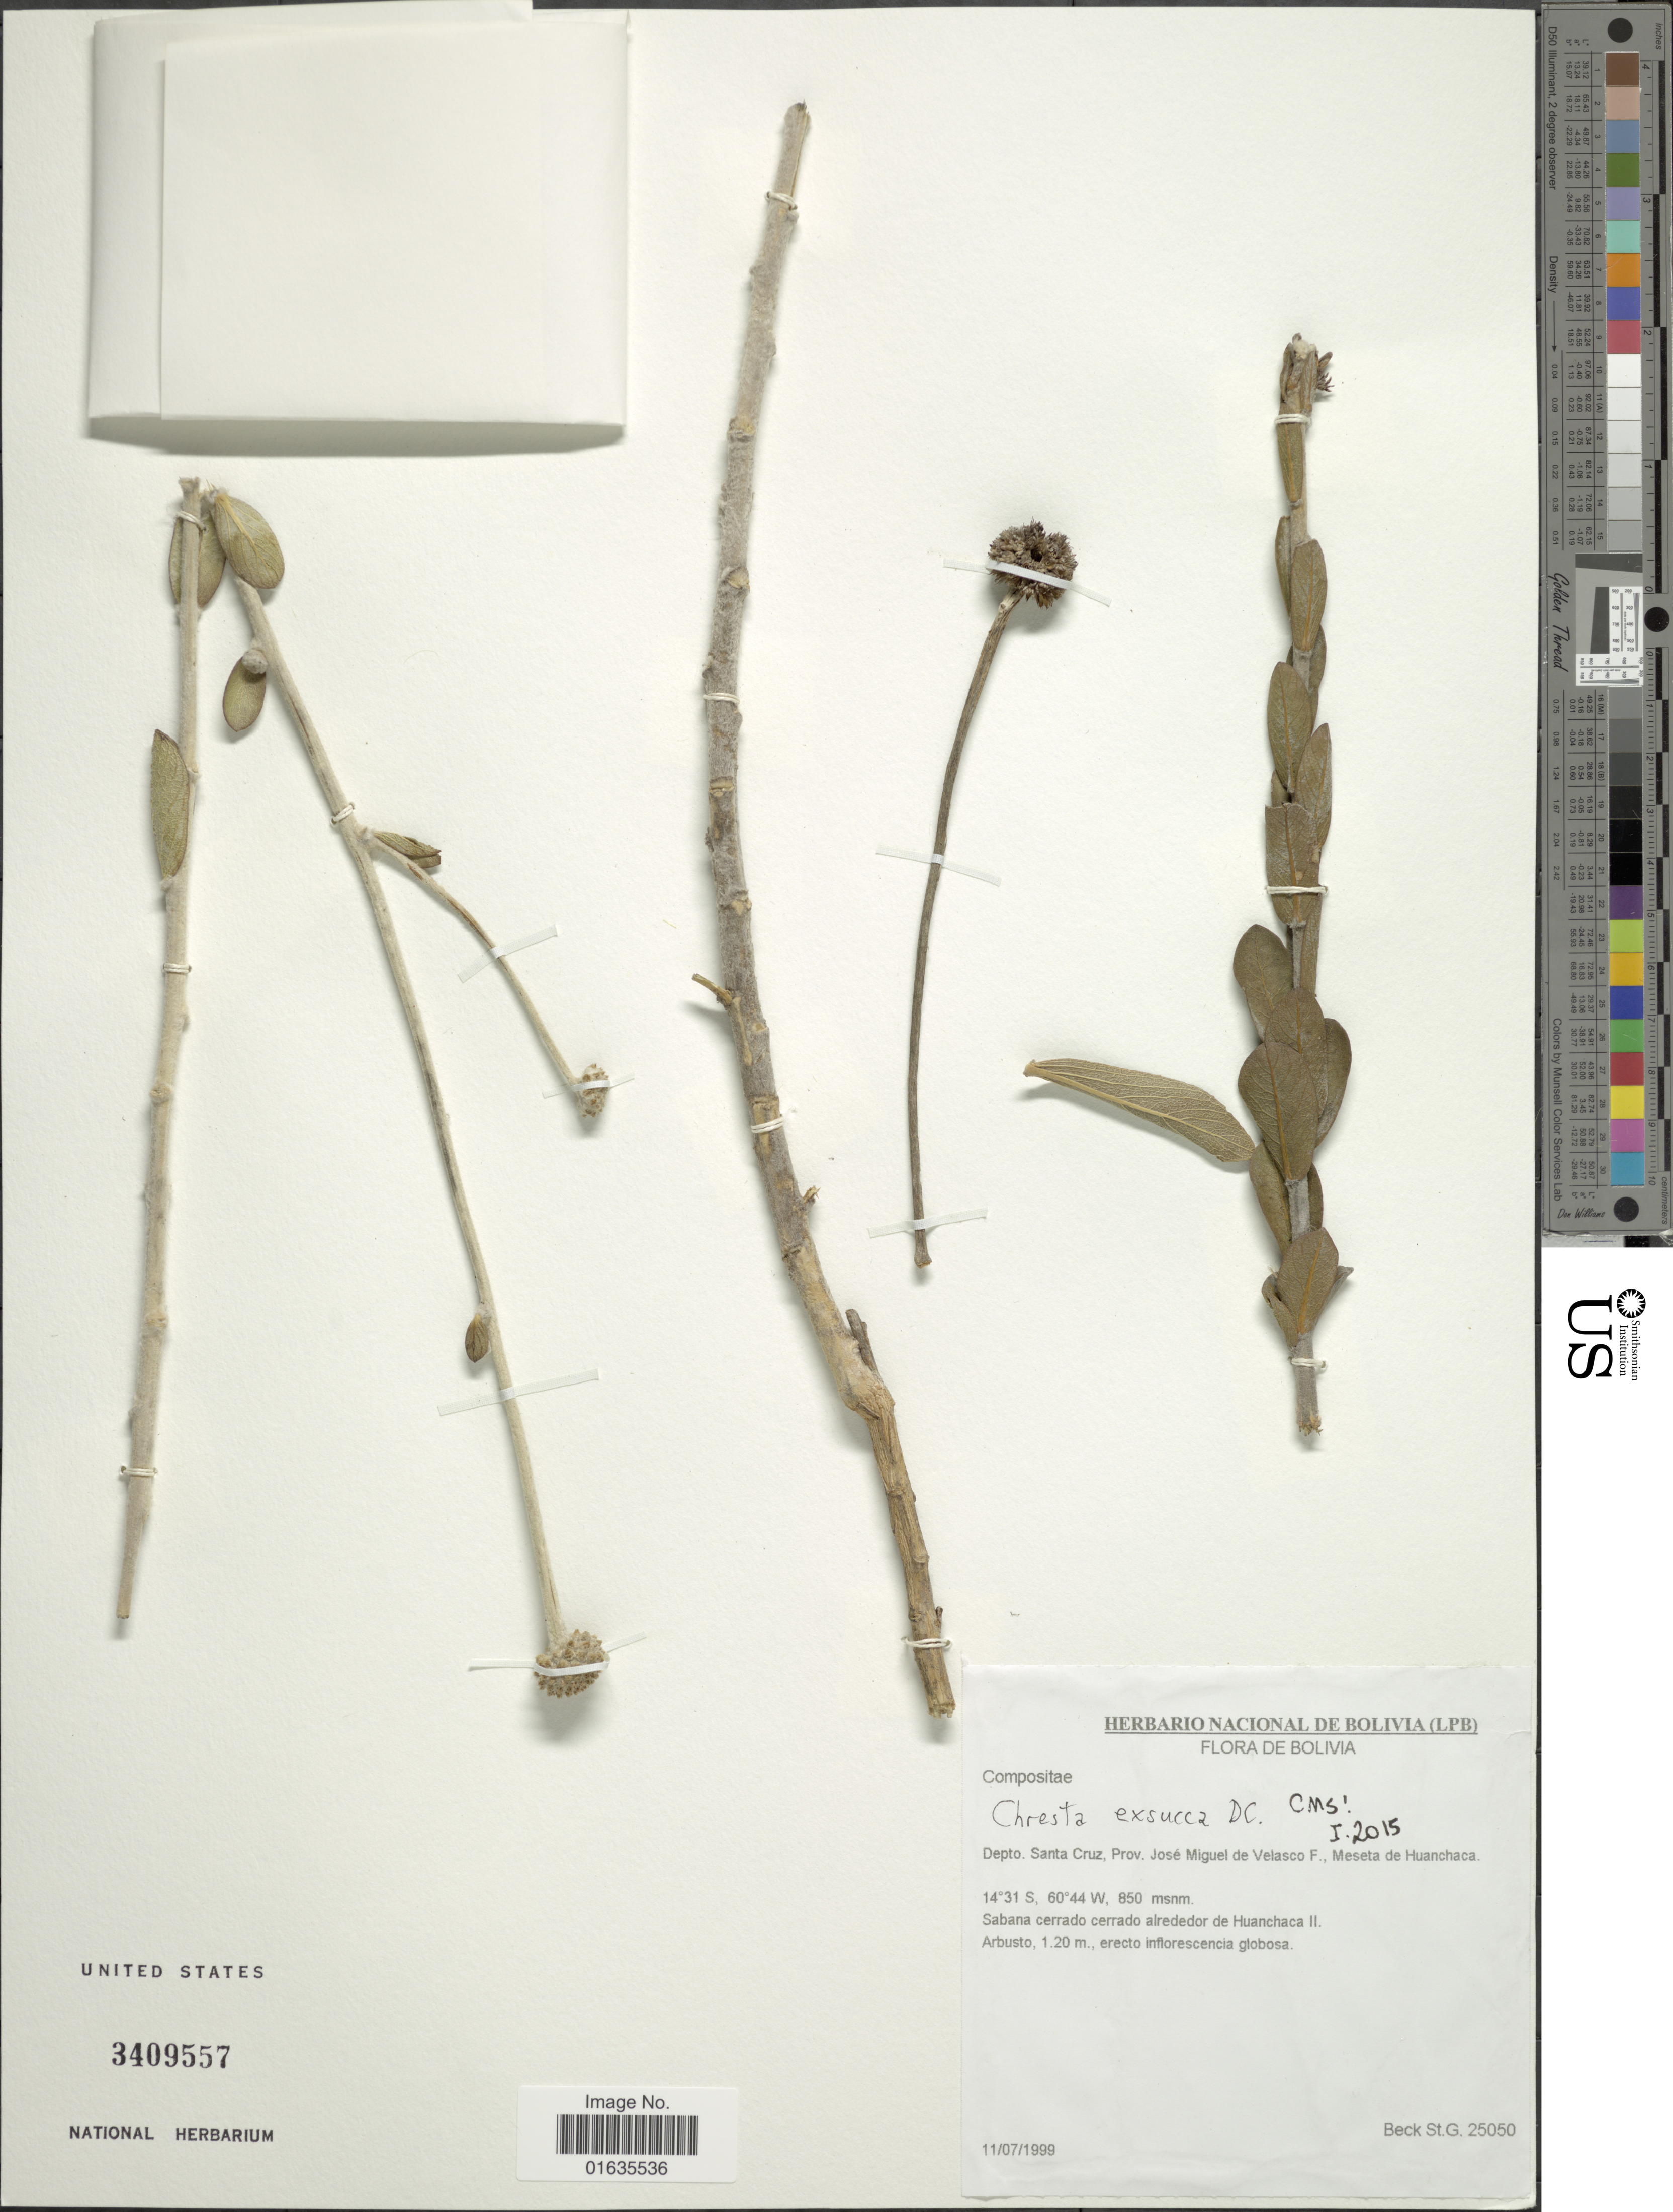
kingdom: Plantae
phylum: Tracheophyta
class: Magnoliopsida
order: Asterales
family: Asteraceae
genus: Chresta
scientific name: Chresta exsucca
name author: DC.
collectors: S. G. Beck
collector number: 25050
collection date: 1999-07-11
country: Bolivia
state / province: Santa Cruz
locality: Prov. Jose Miguel de Velasco F., Meseta de Huanchaca, cerrado alrededor de Huanchaca 11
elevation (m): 850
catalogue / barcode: US 3409557